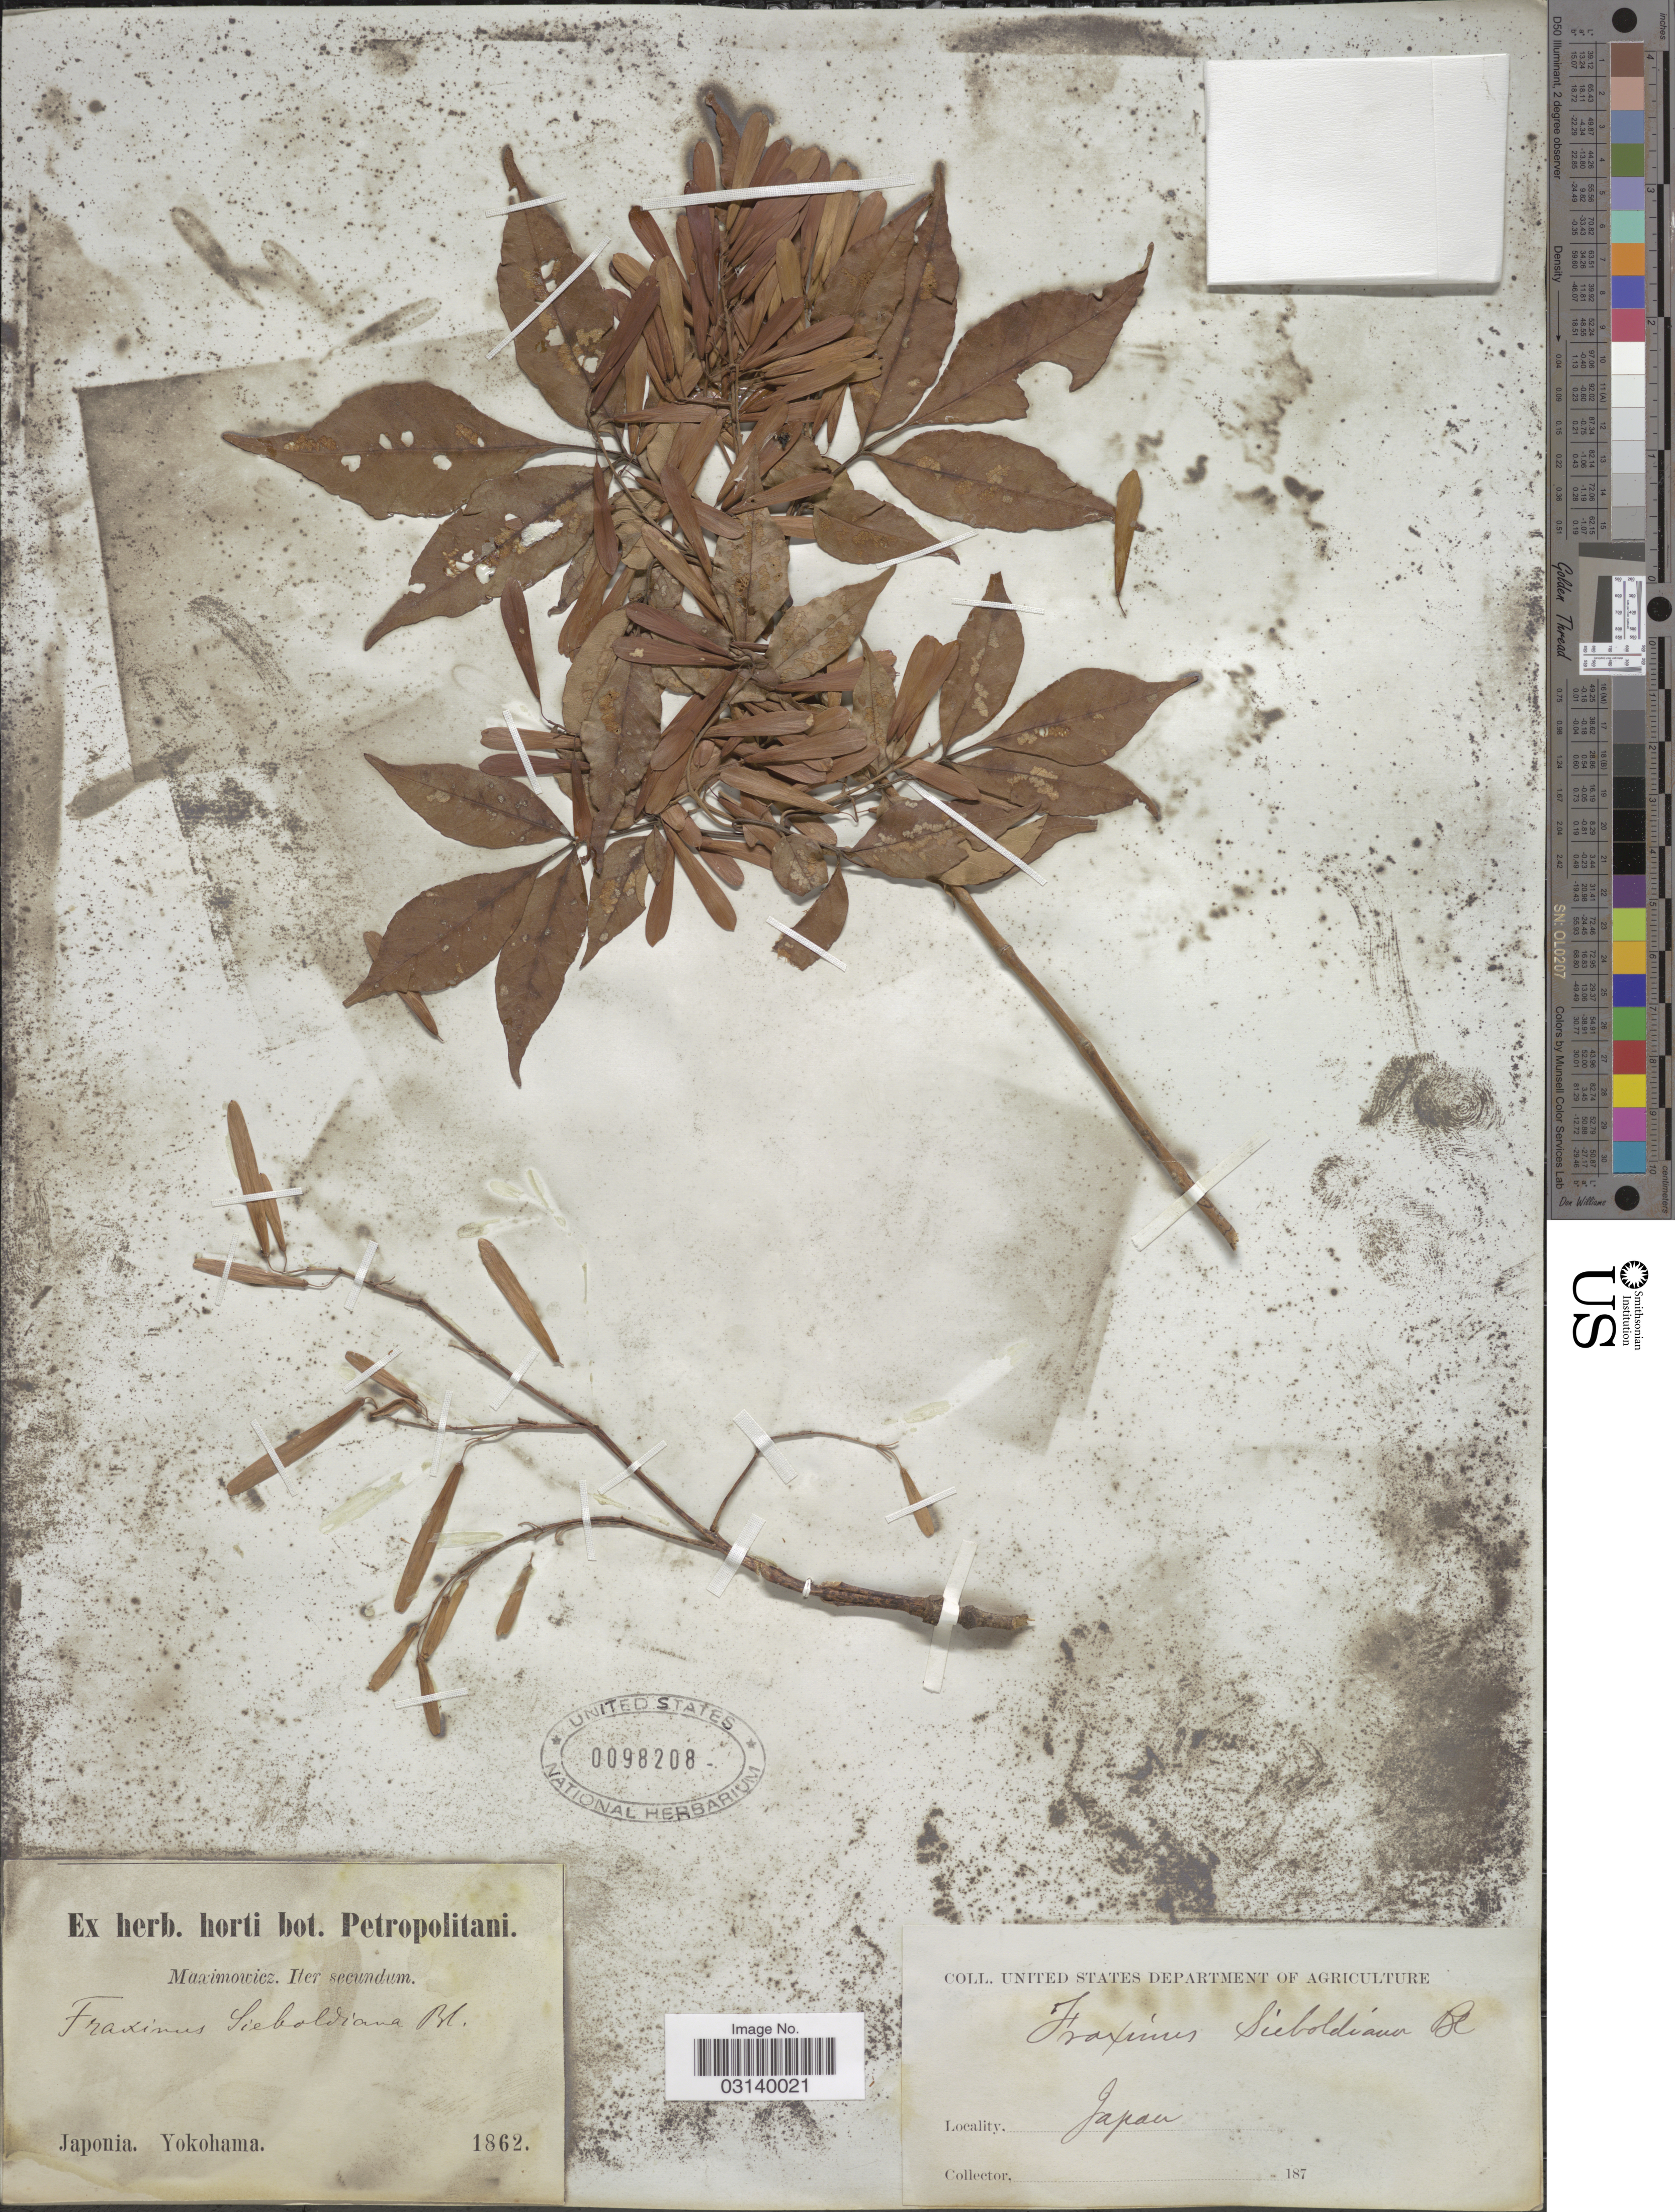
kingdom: Plantae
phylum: Tracheophyta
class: Magnoliopsida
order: Lamiales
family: Oleaceae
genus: Fraxinus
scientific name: Fraxinus sieboldiana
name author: Blume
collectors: Maximowicz, --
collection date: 1862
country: Japan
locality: Yokohama.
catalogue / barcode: US 98208